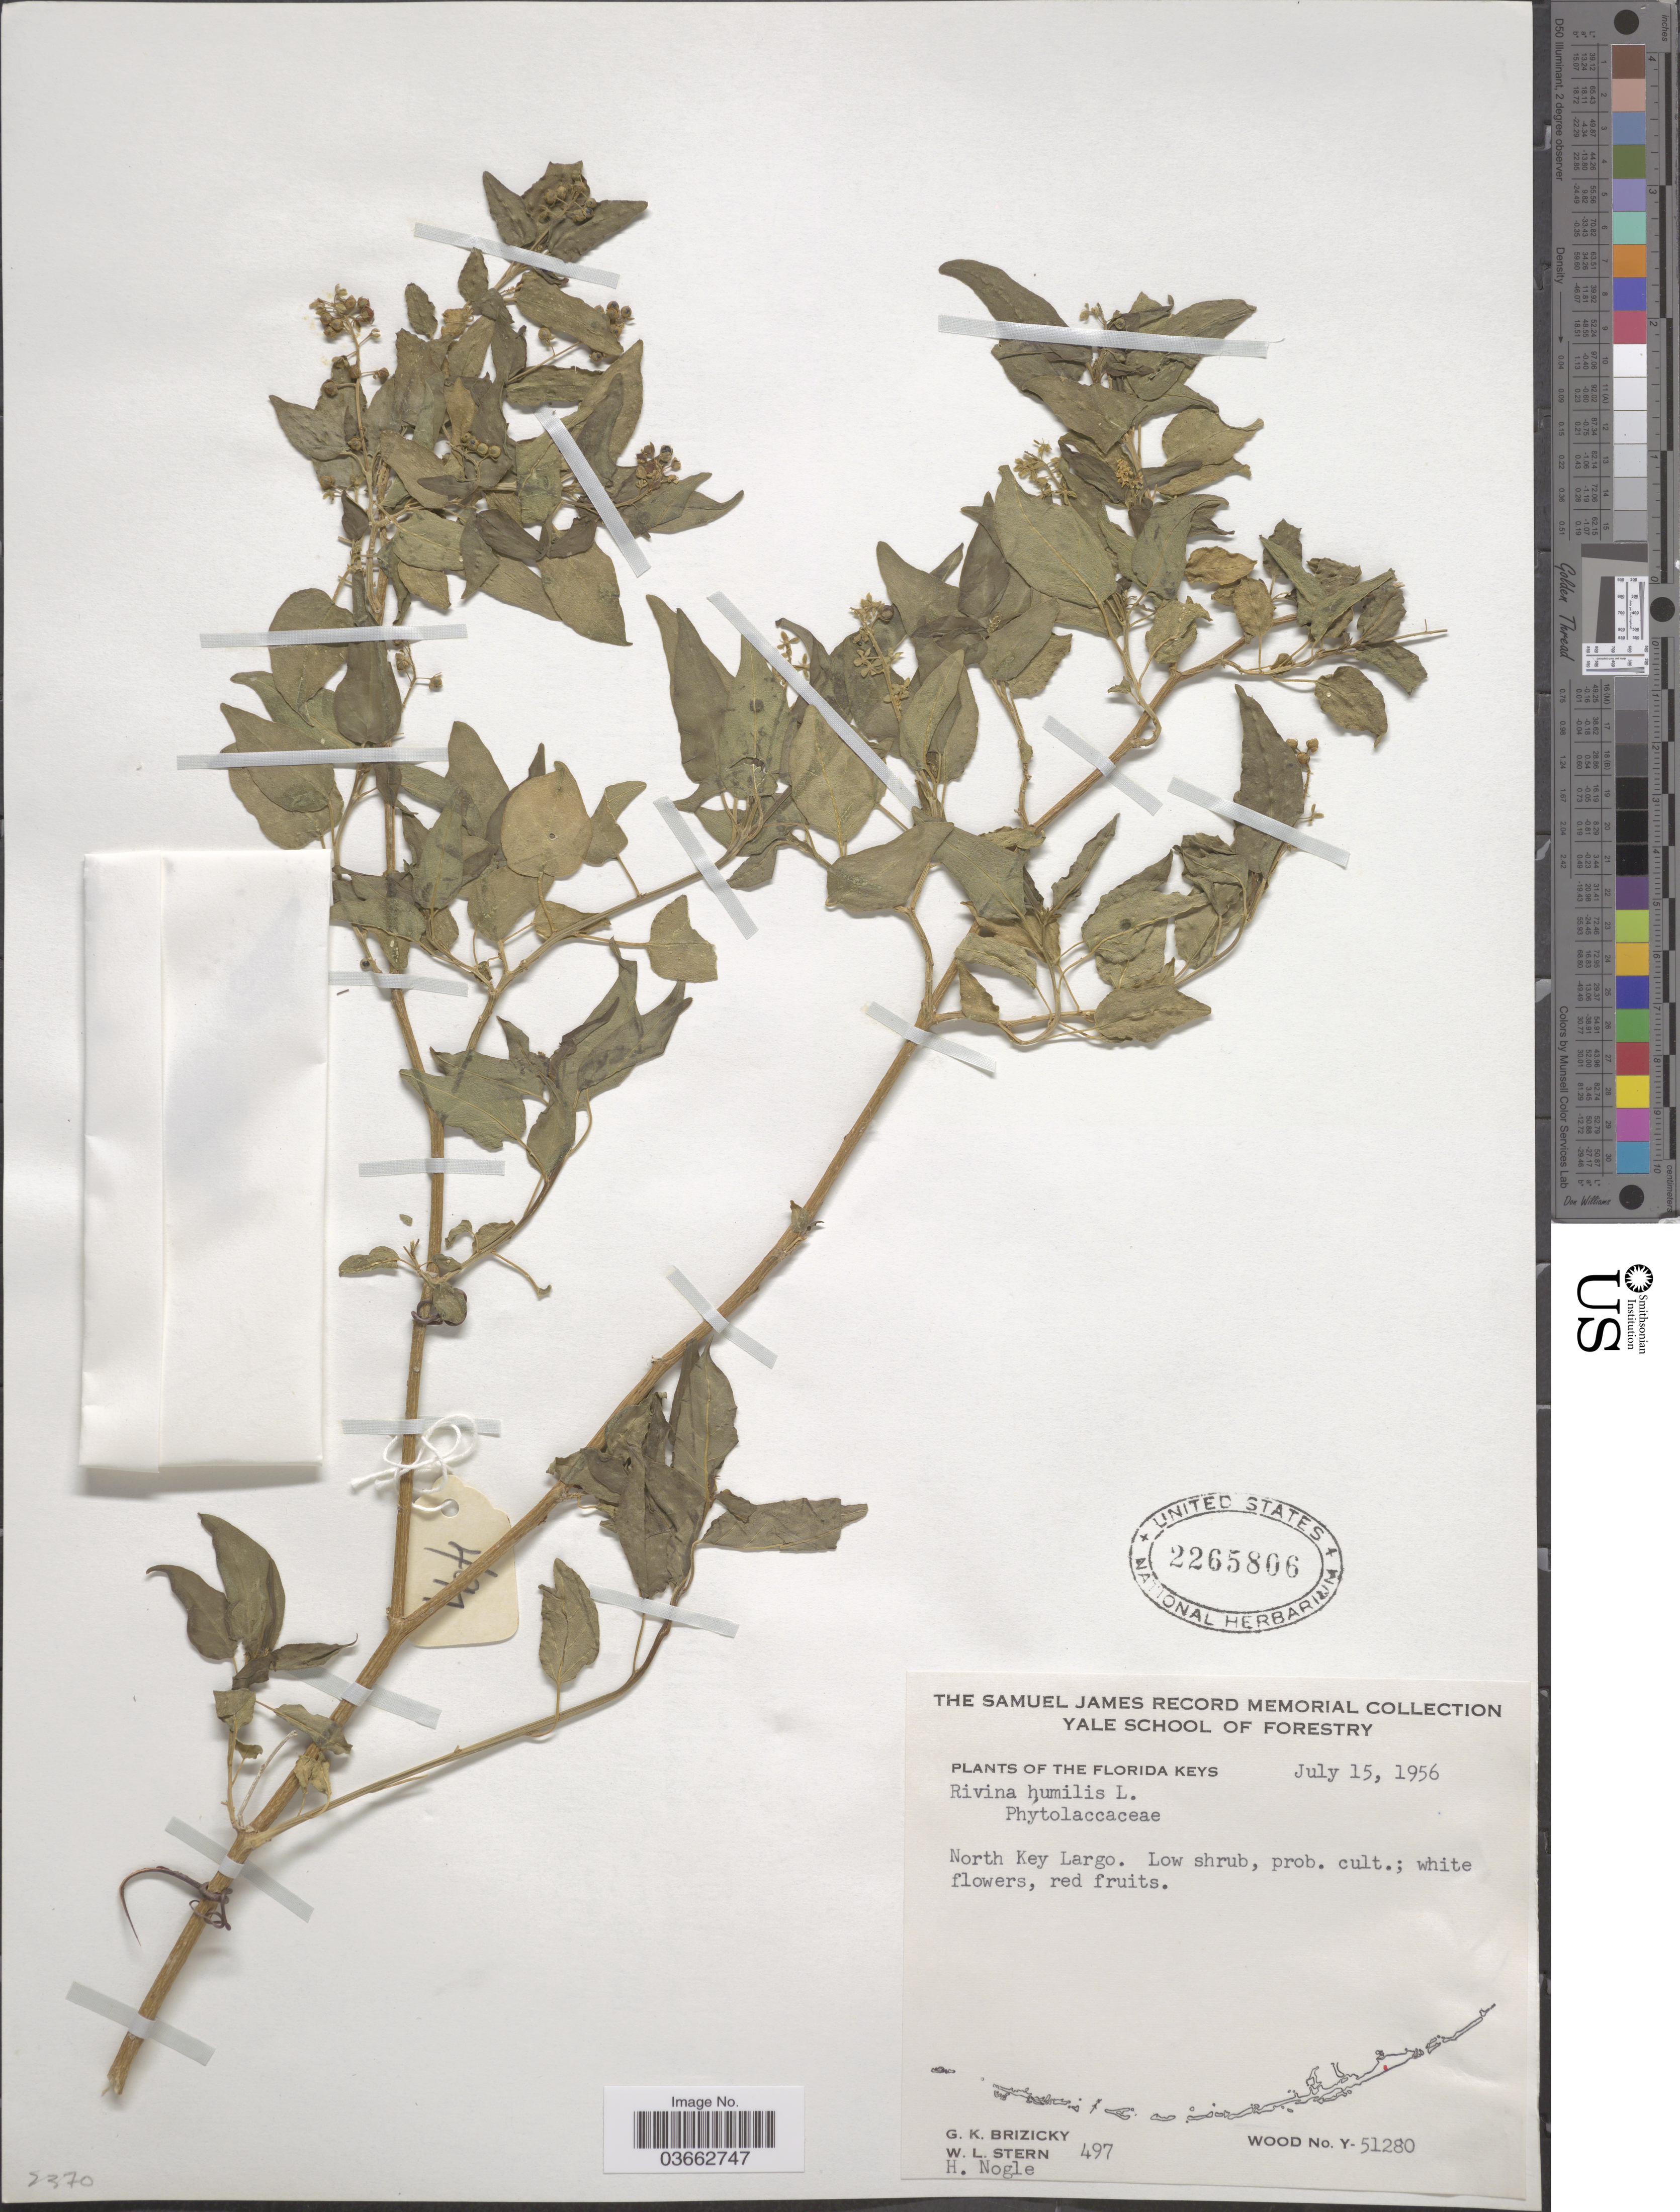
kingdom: Plantae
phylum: Tracheophyta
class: Magnoliopsida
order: Caryophyllales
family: Phytolaccaceae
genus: Rivina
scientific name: Rivina humilis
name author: L.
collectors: G. K. Brizicky, W. L. Stern & H. Nogle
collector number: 497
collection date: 1956-07-15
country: United States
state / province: Florida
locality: The Florida Keys. North Key Largo.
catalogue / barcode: US 2265806